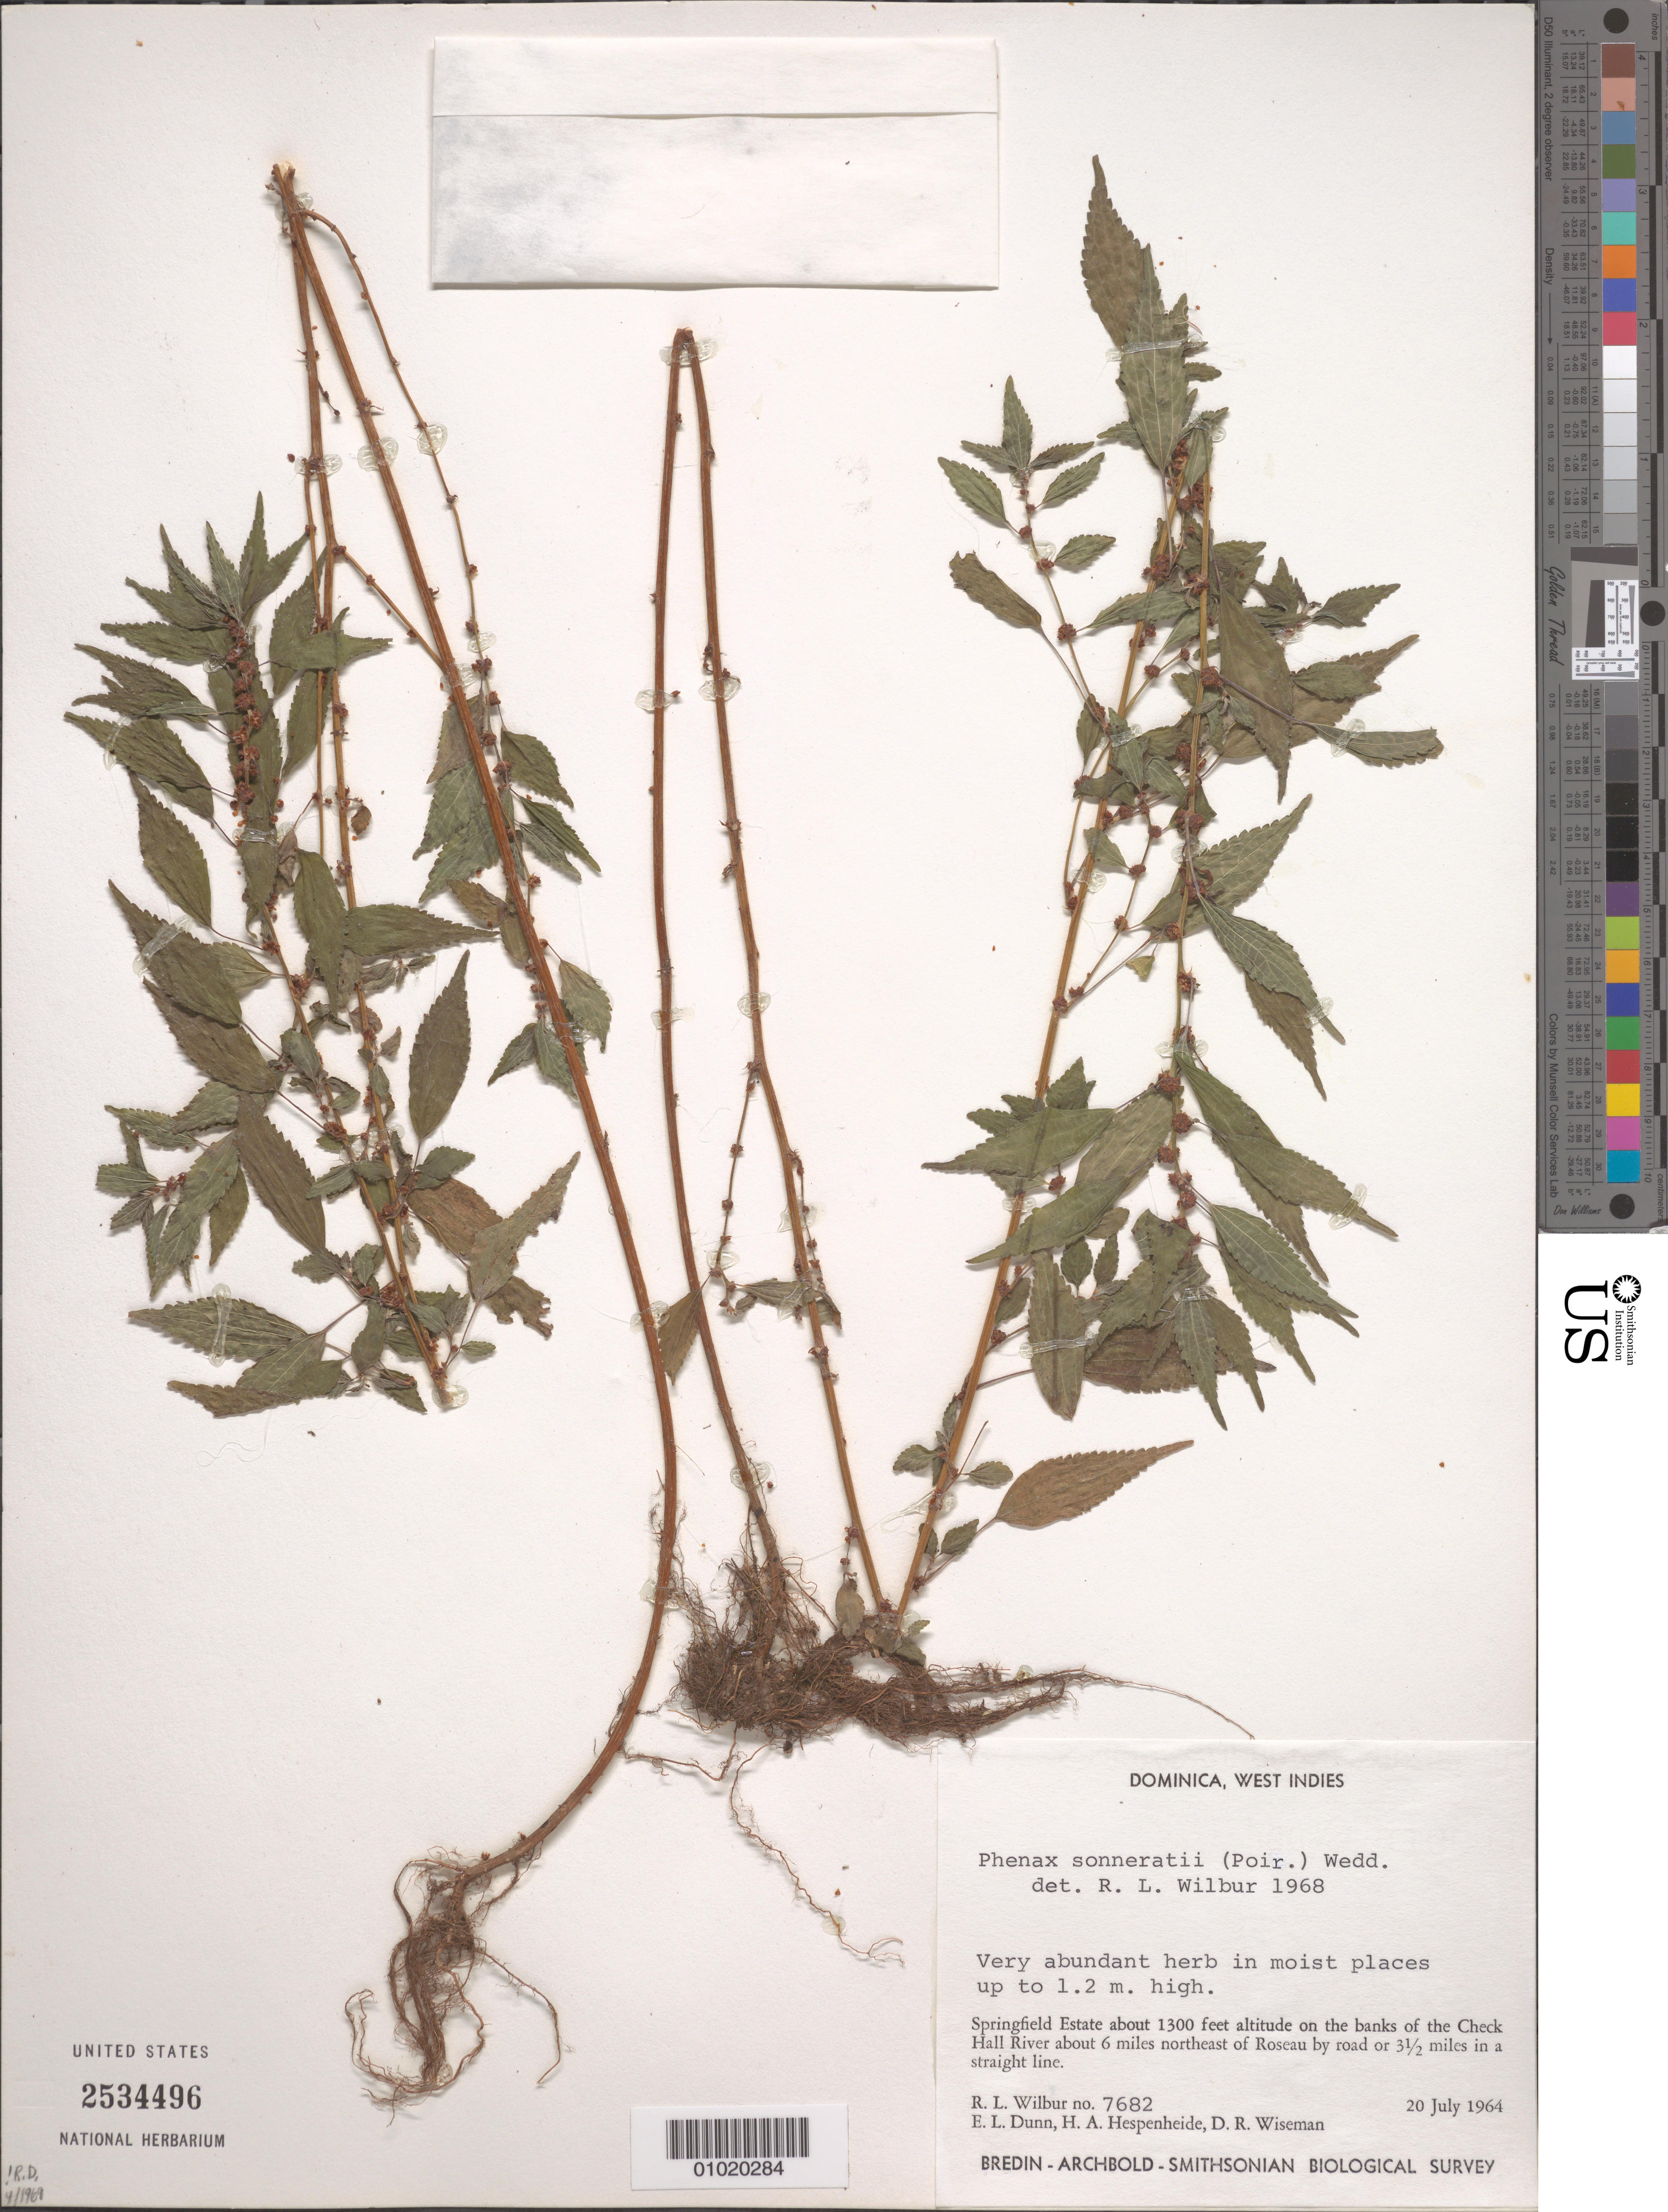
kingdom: Plantae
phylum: Tracheophyta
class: Magnoliopsida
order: Rosales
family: Urticaceae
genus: Phenax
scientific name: Phenax sonneratii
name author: (Poir.) Wedd.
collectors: R. L. Wilbur, E. Dunn, H. A. Hespenheide & D. R. Wiseman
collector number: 7682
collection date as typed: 20 Jul 1964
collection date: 1964-07-20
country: Dominica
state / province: St. George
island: Dominica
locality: Springfield Estate on the banks of the Check Hall River about 6 miles northeast of Roseau by road or 2 1/2 miles in a straight line.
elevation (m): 396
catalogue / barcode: US 2534496